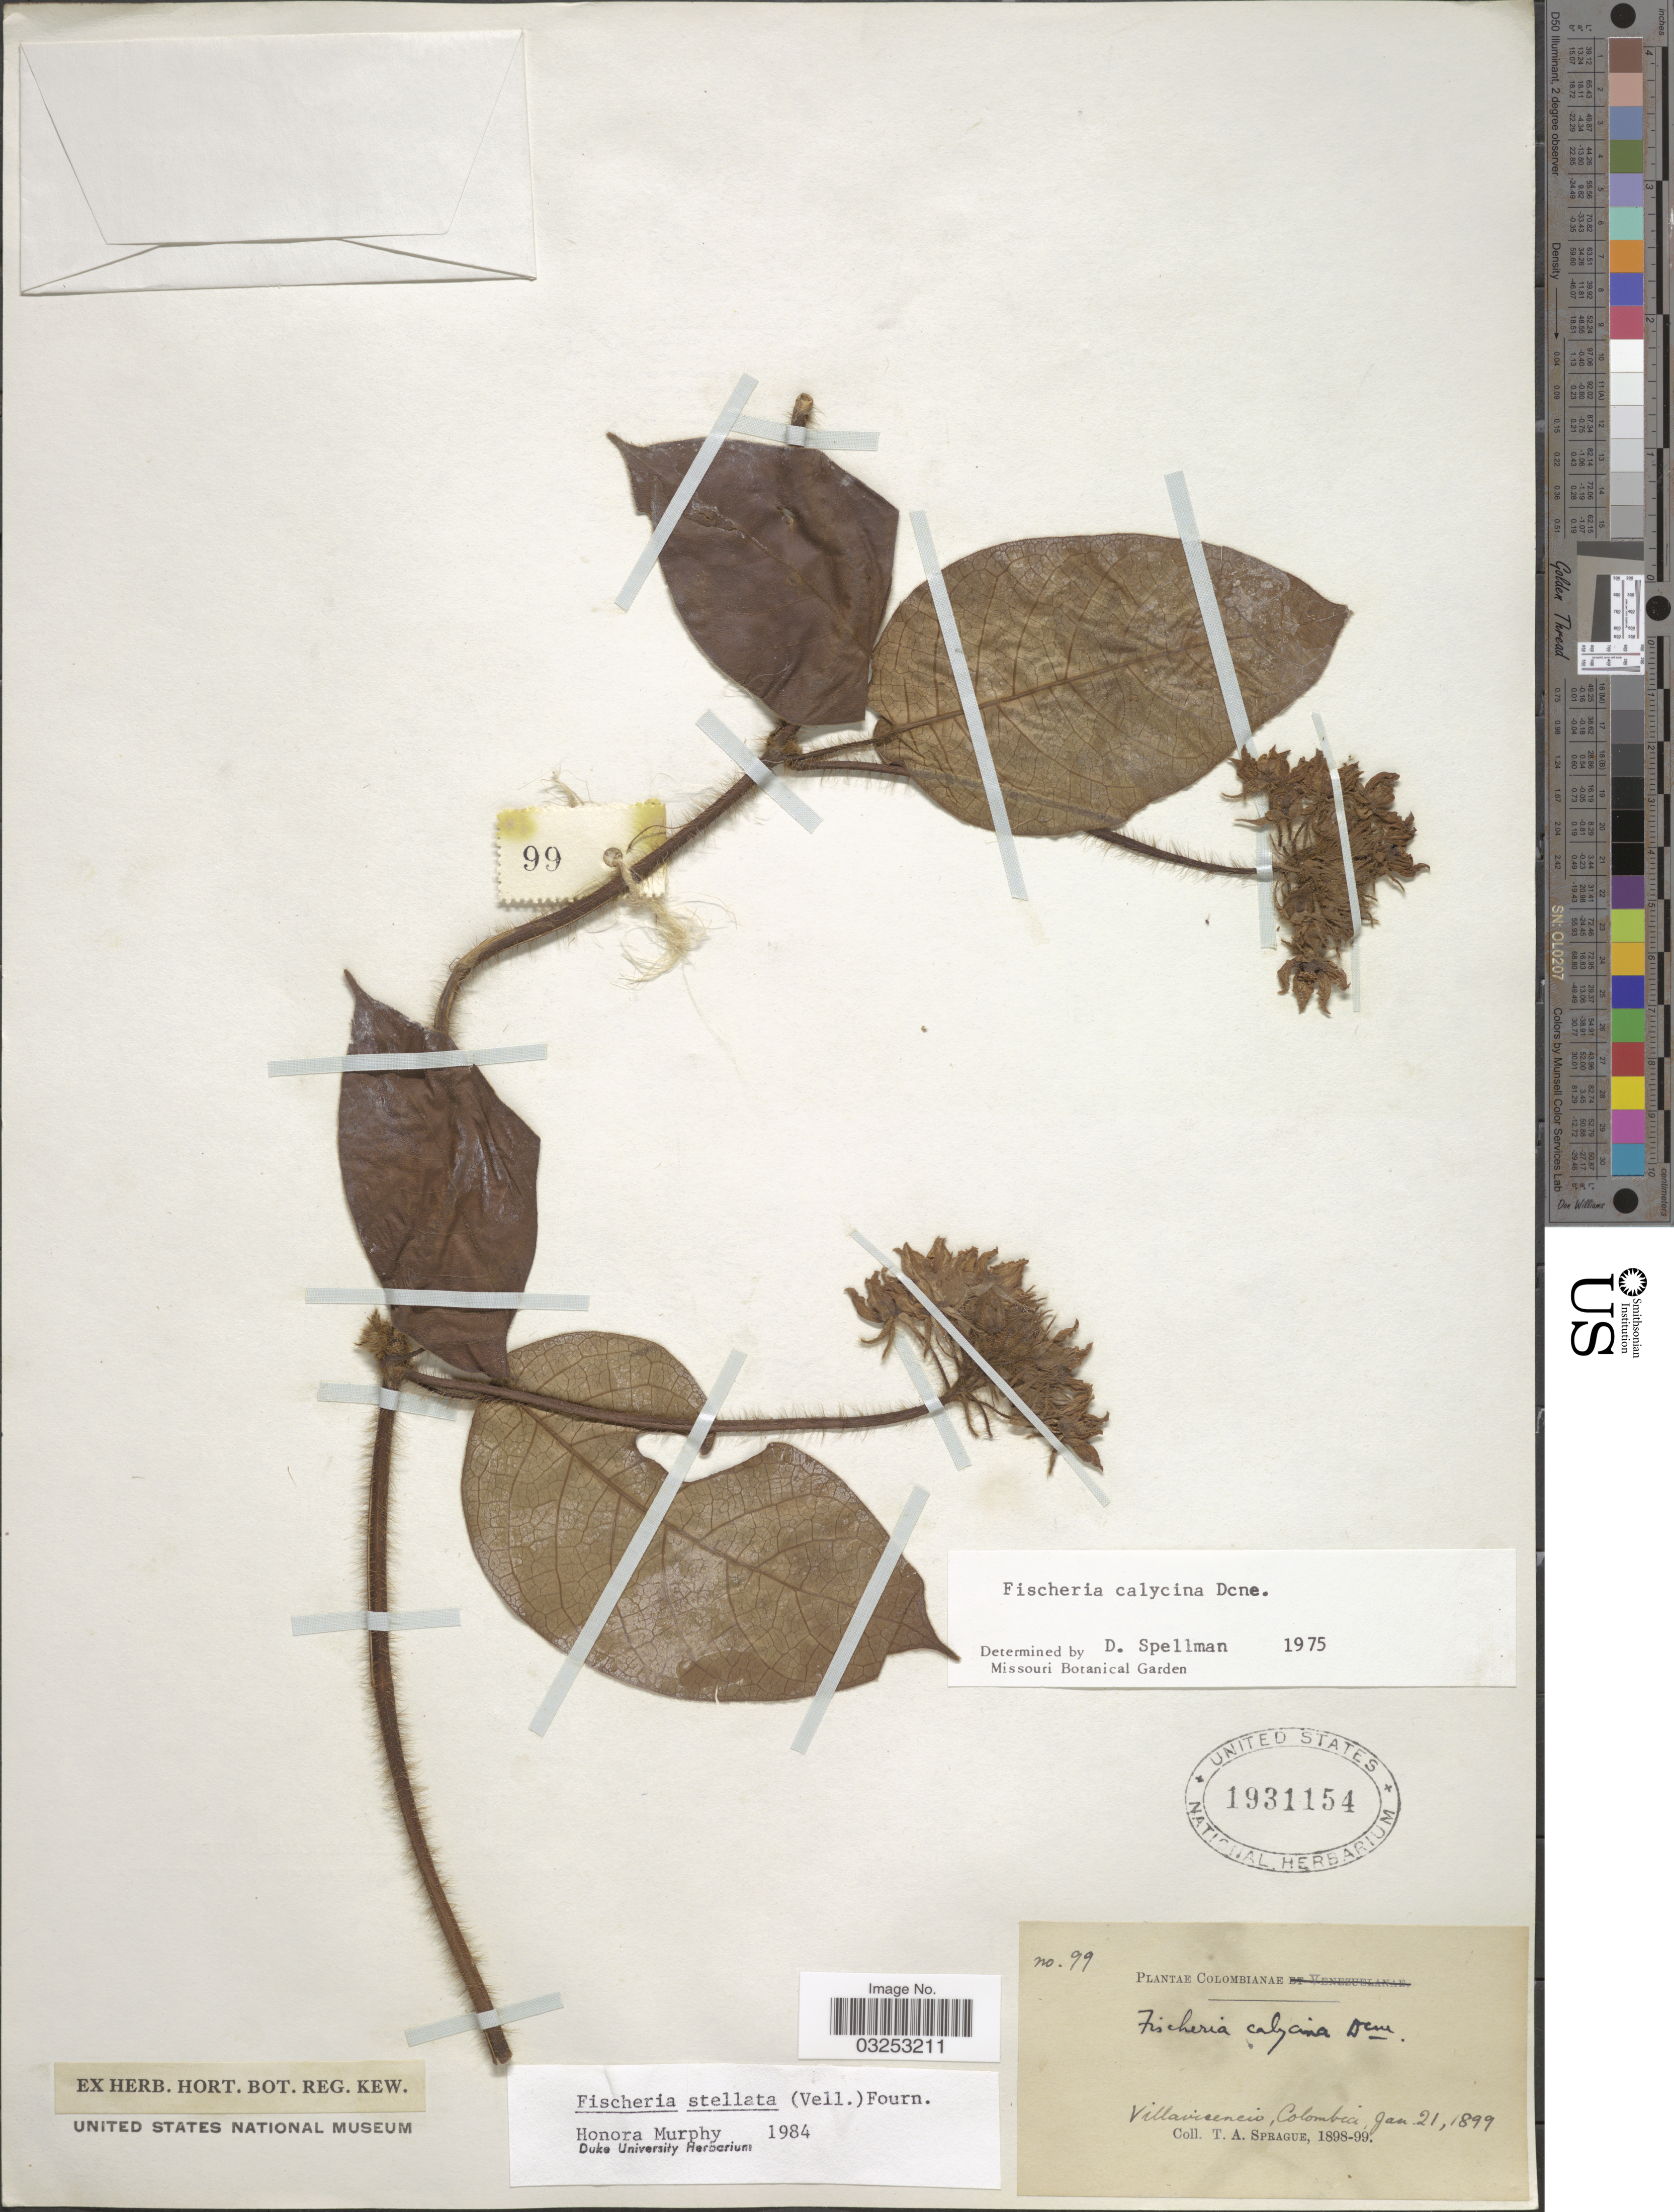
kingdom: Plantae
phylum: Tracheophyta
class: Magnoliopsida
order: Gentianales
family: Apocynaceae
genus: Fischeria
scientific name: Fischeria stellata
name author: (Vell.) E. Fourn.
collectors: T. A. Sprague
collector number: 99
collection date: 1899-01-21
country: Colombia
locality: Villavicencio.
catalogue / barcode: US 1931154